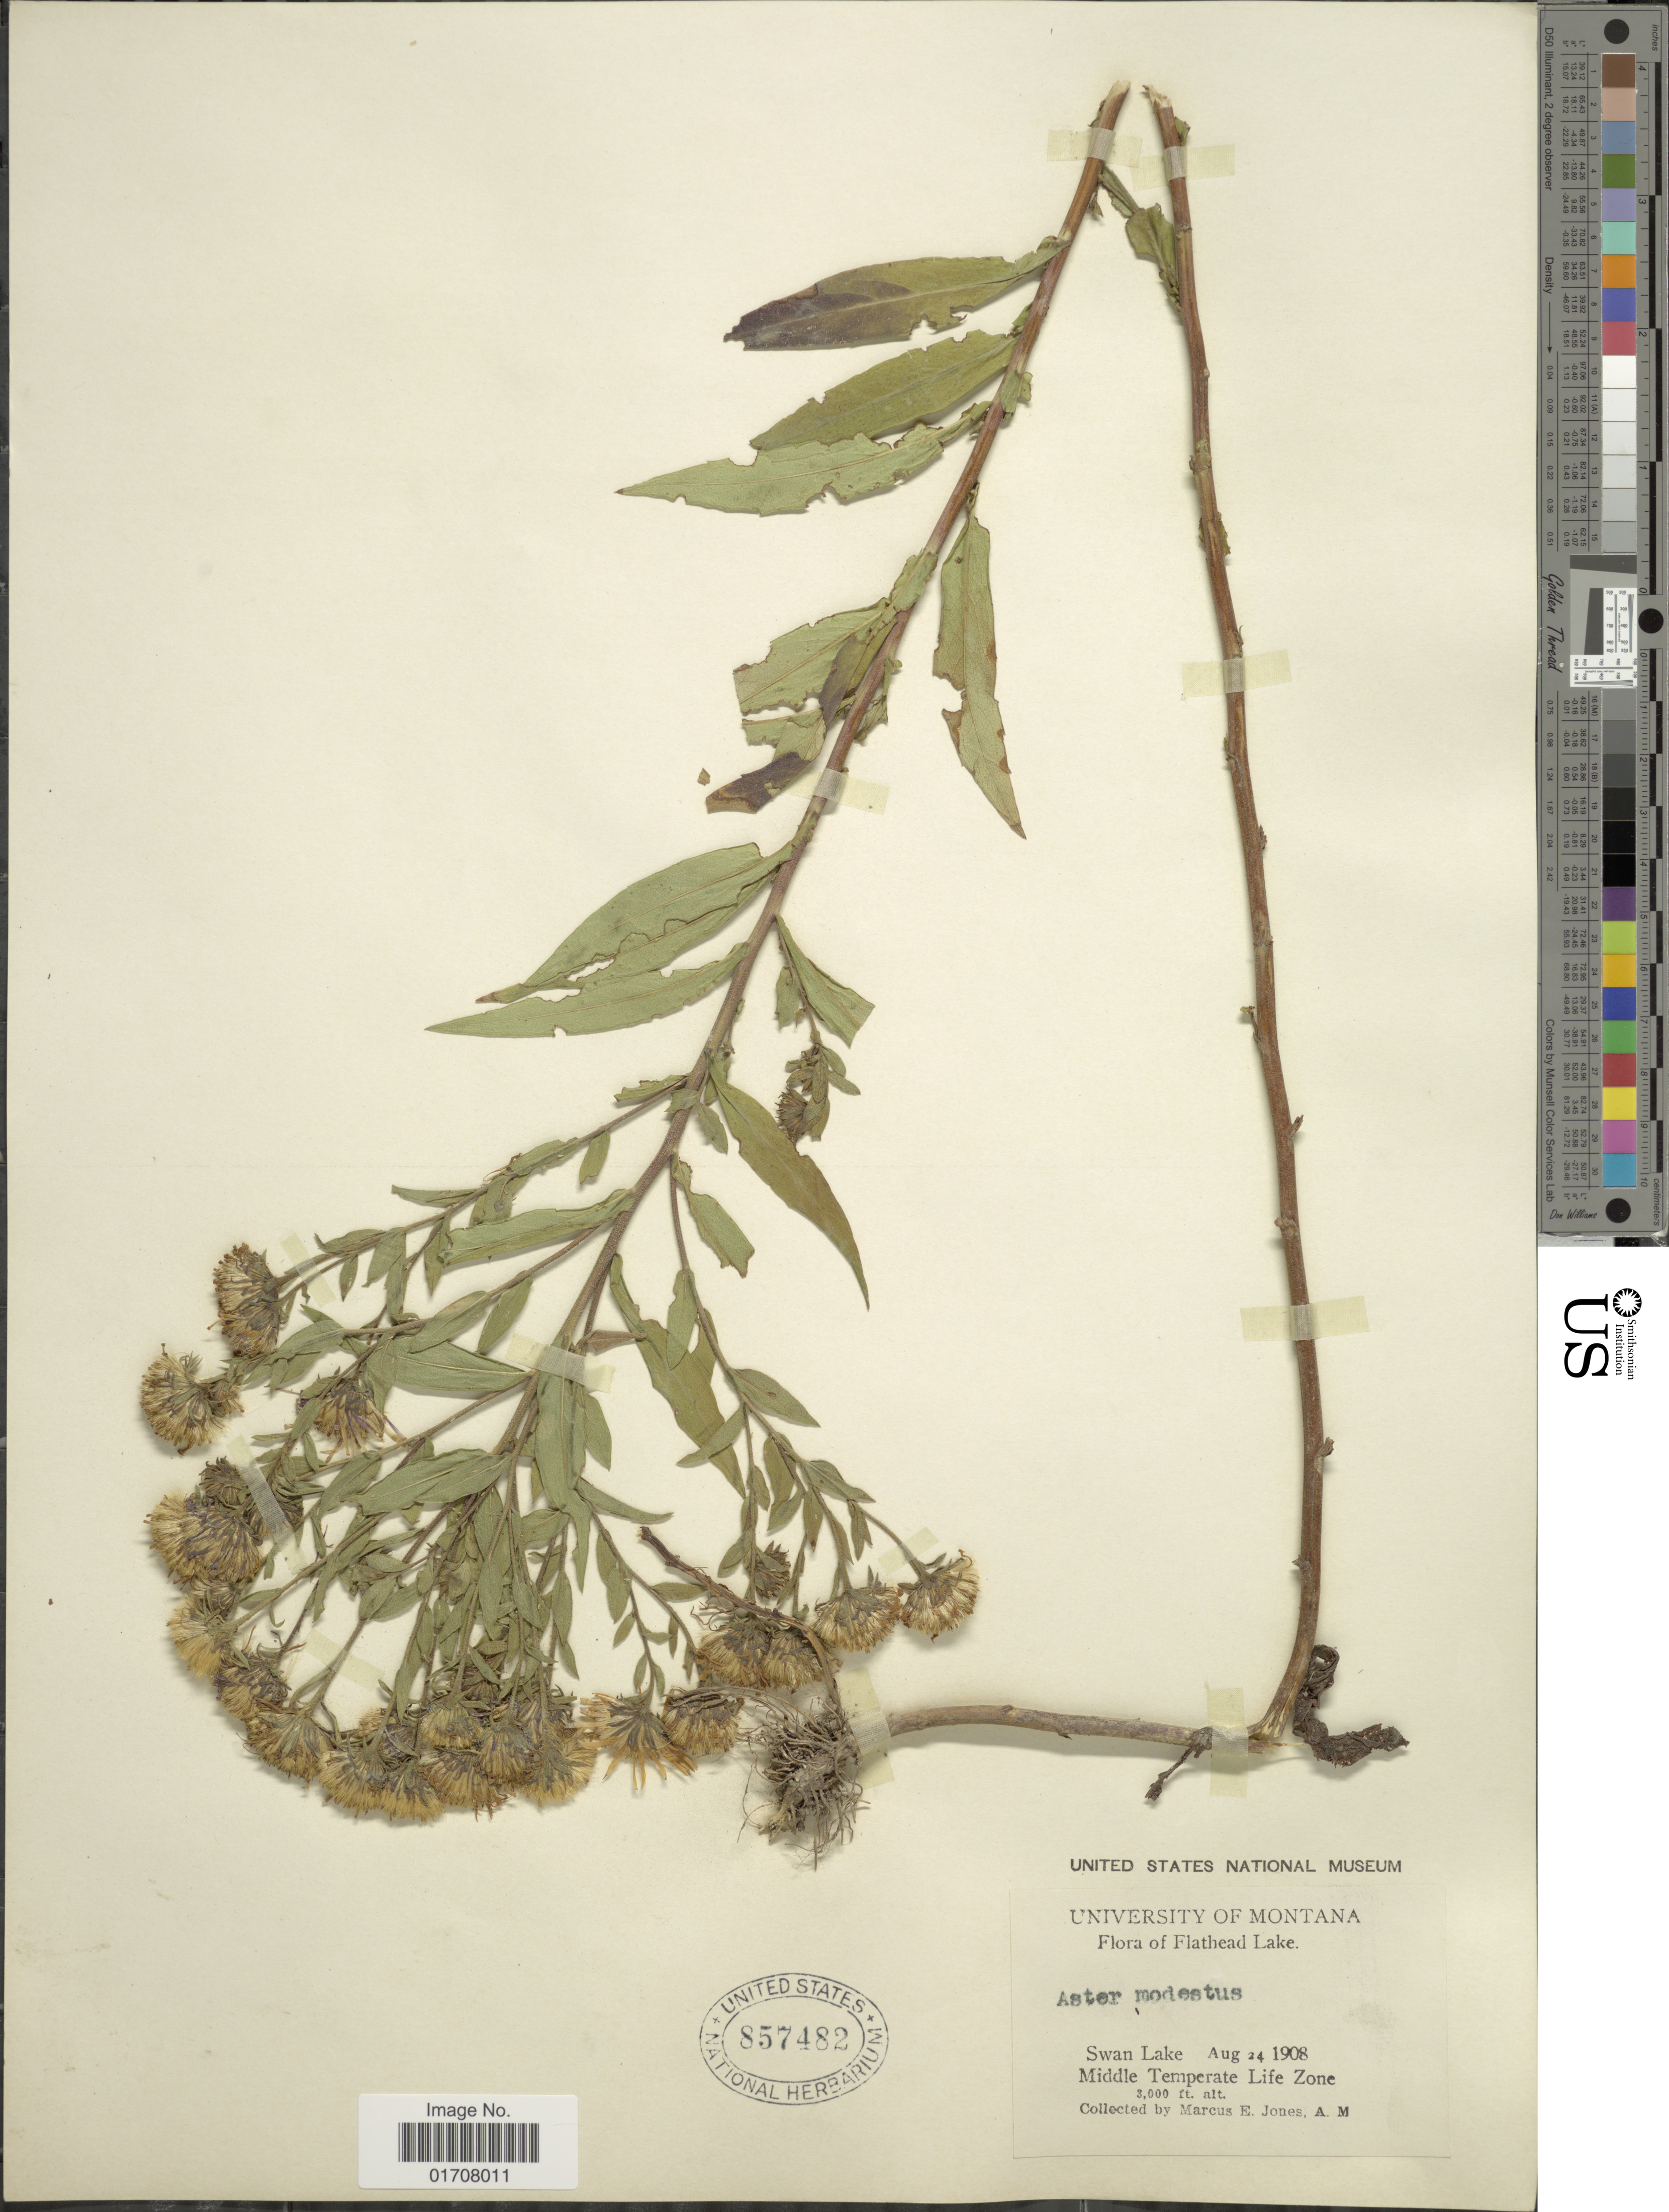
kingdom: Plantae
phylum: Tracheophyta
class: Magnoliopsida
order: Asterales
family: Asteraceae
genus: Canadanthus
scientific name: Canadanthus modestus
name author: (Lindl.) G.L. Nesom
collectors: M. E. Jones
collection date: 1908-08-24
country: United States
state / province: Montana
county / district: Lake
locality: Flathead Lake, Swan Lake, Middle Temperate Life Zone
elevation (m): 914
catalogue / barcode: US 857482